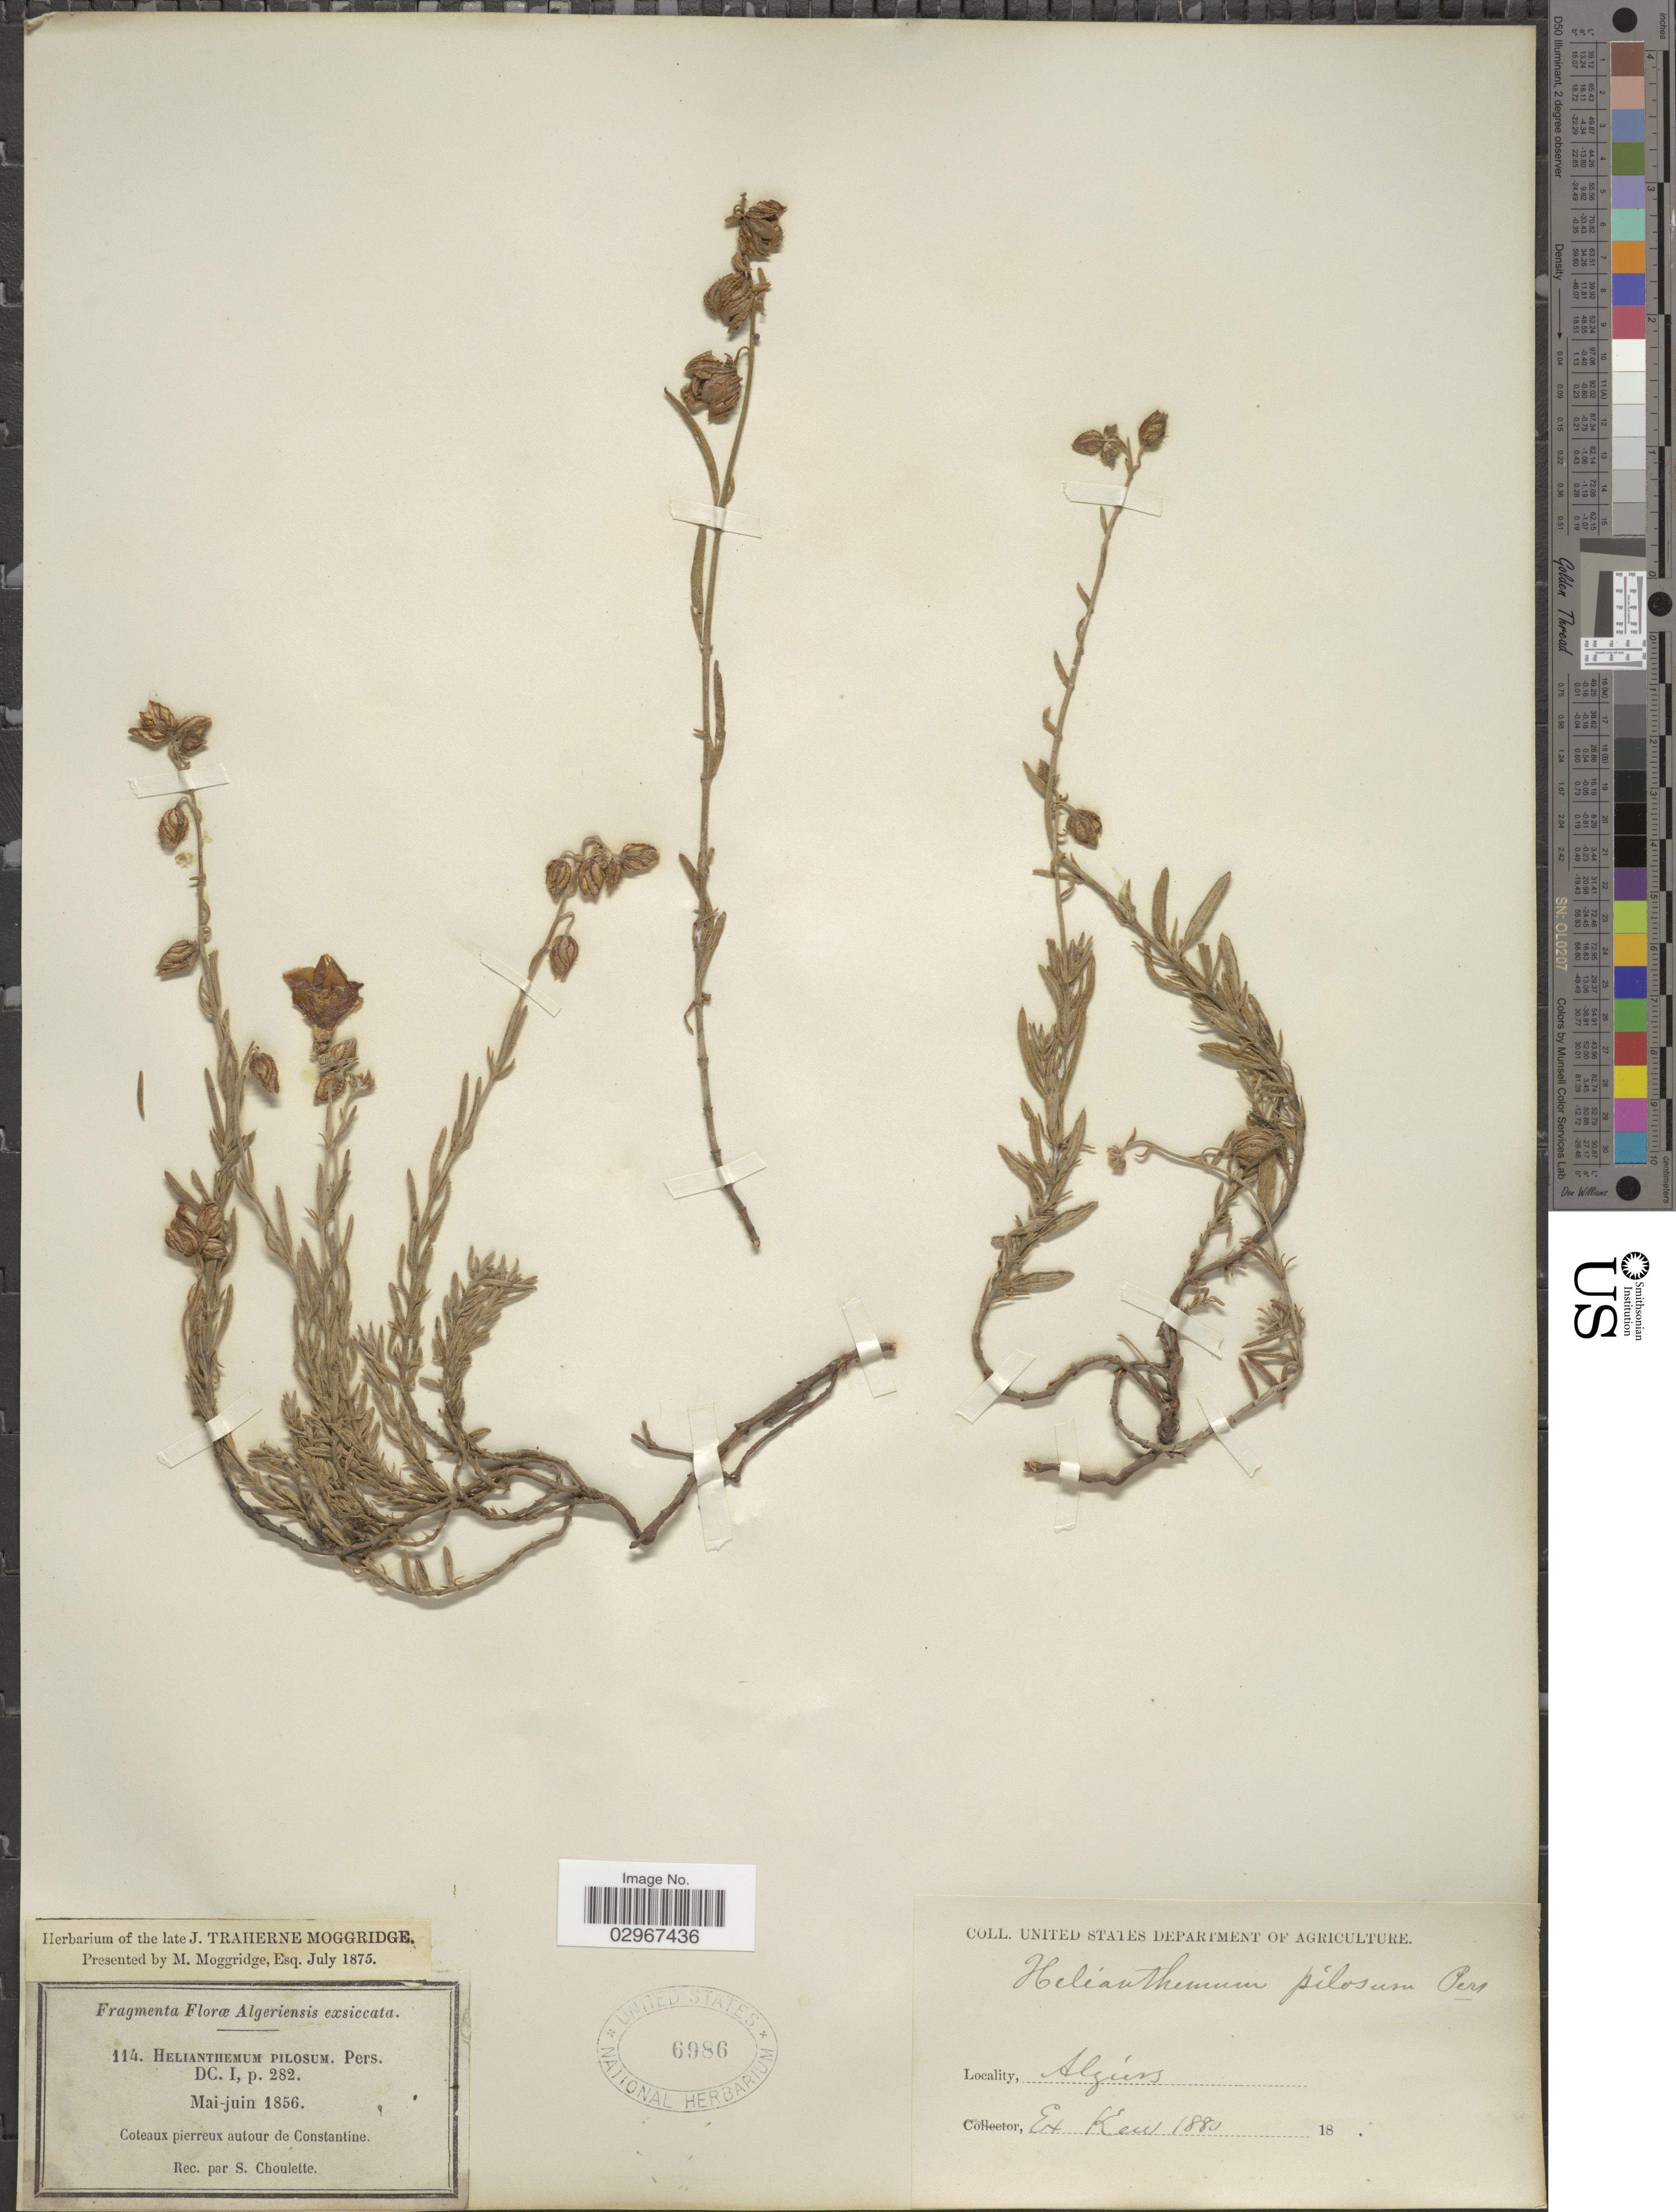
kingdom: Plantae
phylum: Tracheophyta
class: Magnoliopsida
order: Malvales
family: Cistaceae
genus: Helianthemum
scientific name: Helianthemum pilosum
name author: (L.) Pers.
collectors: S. Choulette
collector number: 114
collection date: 1856-05/1856-06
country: Algeria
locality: Algeriensis. Coteaux pierreux autor de Constantine [unsure placement]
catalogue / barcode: US 6986